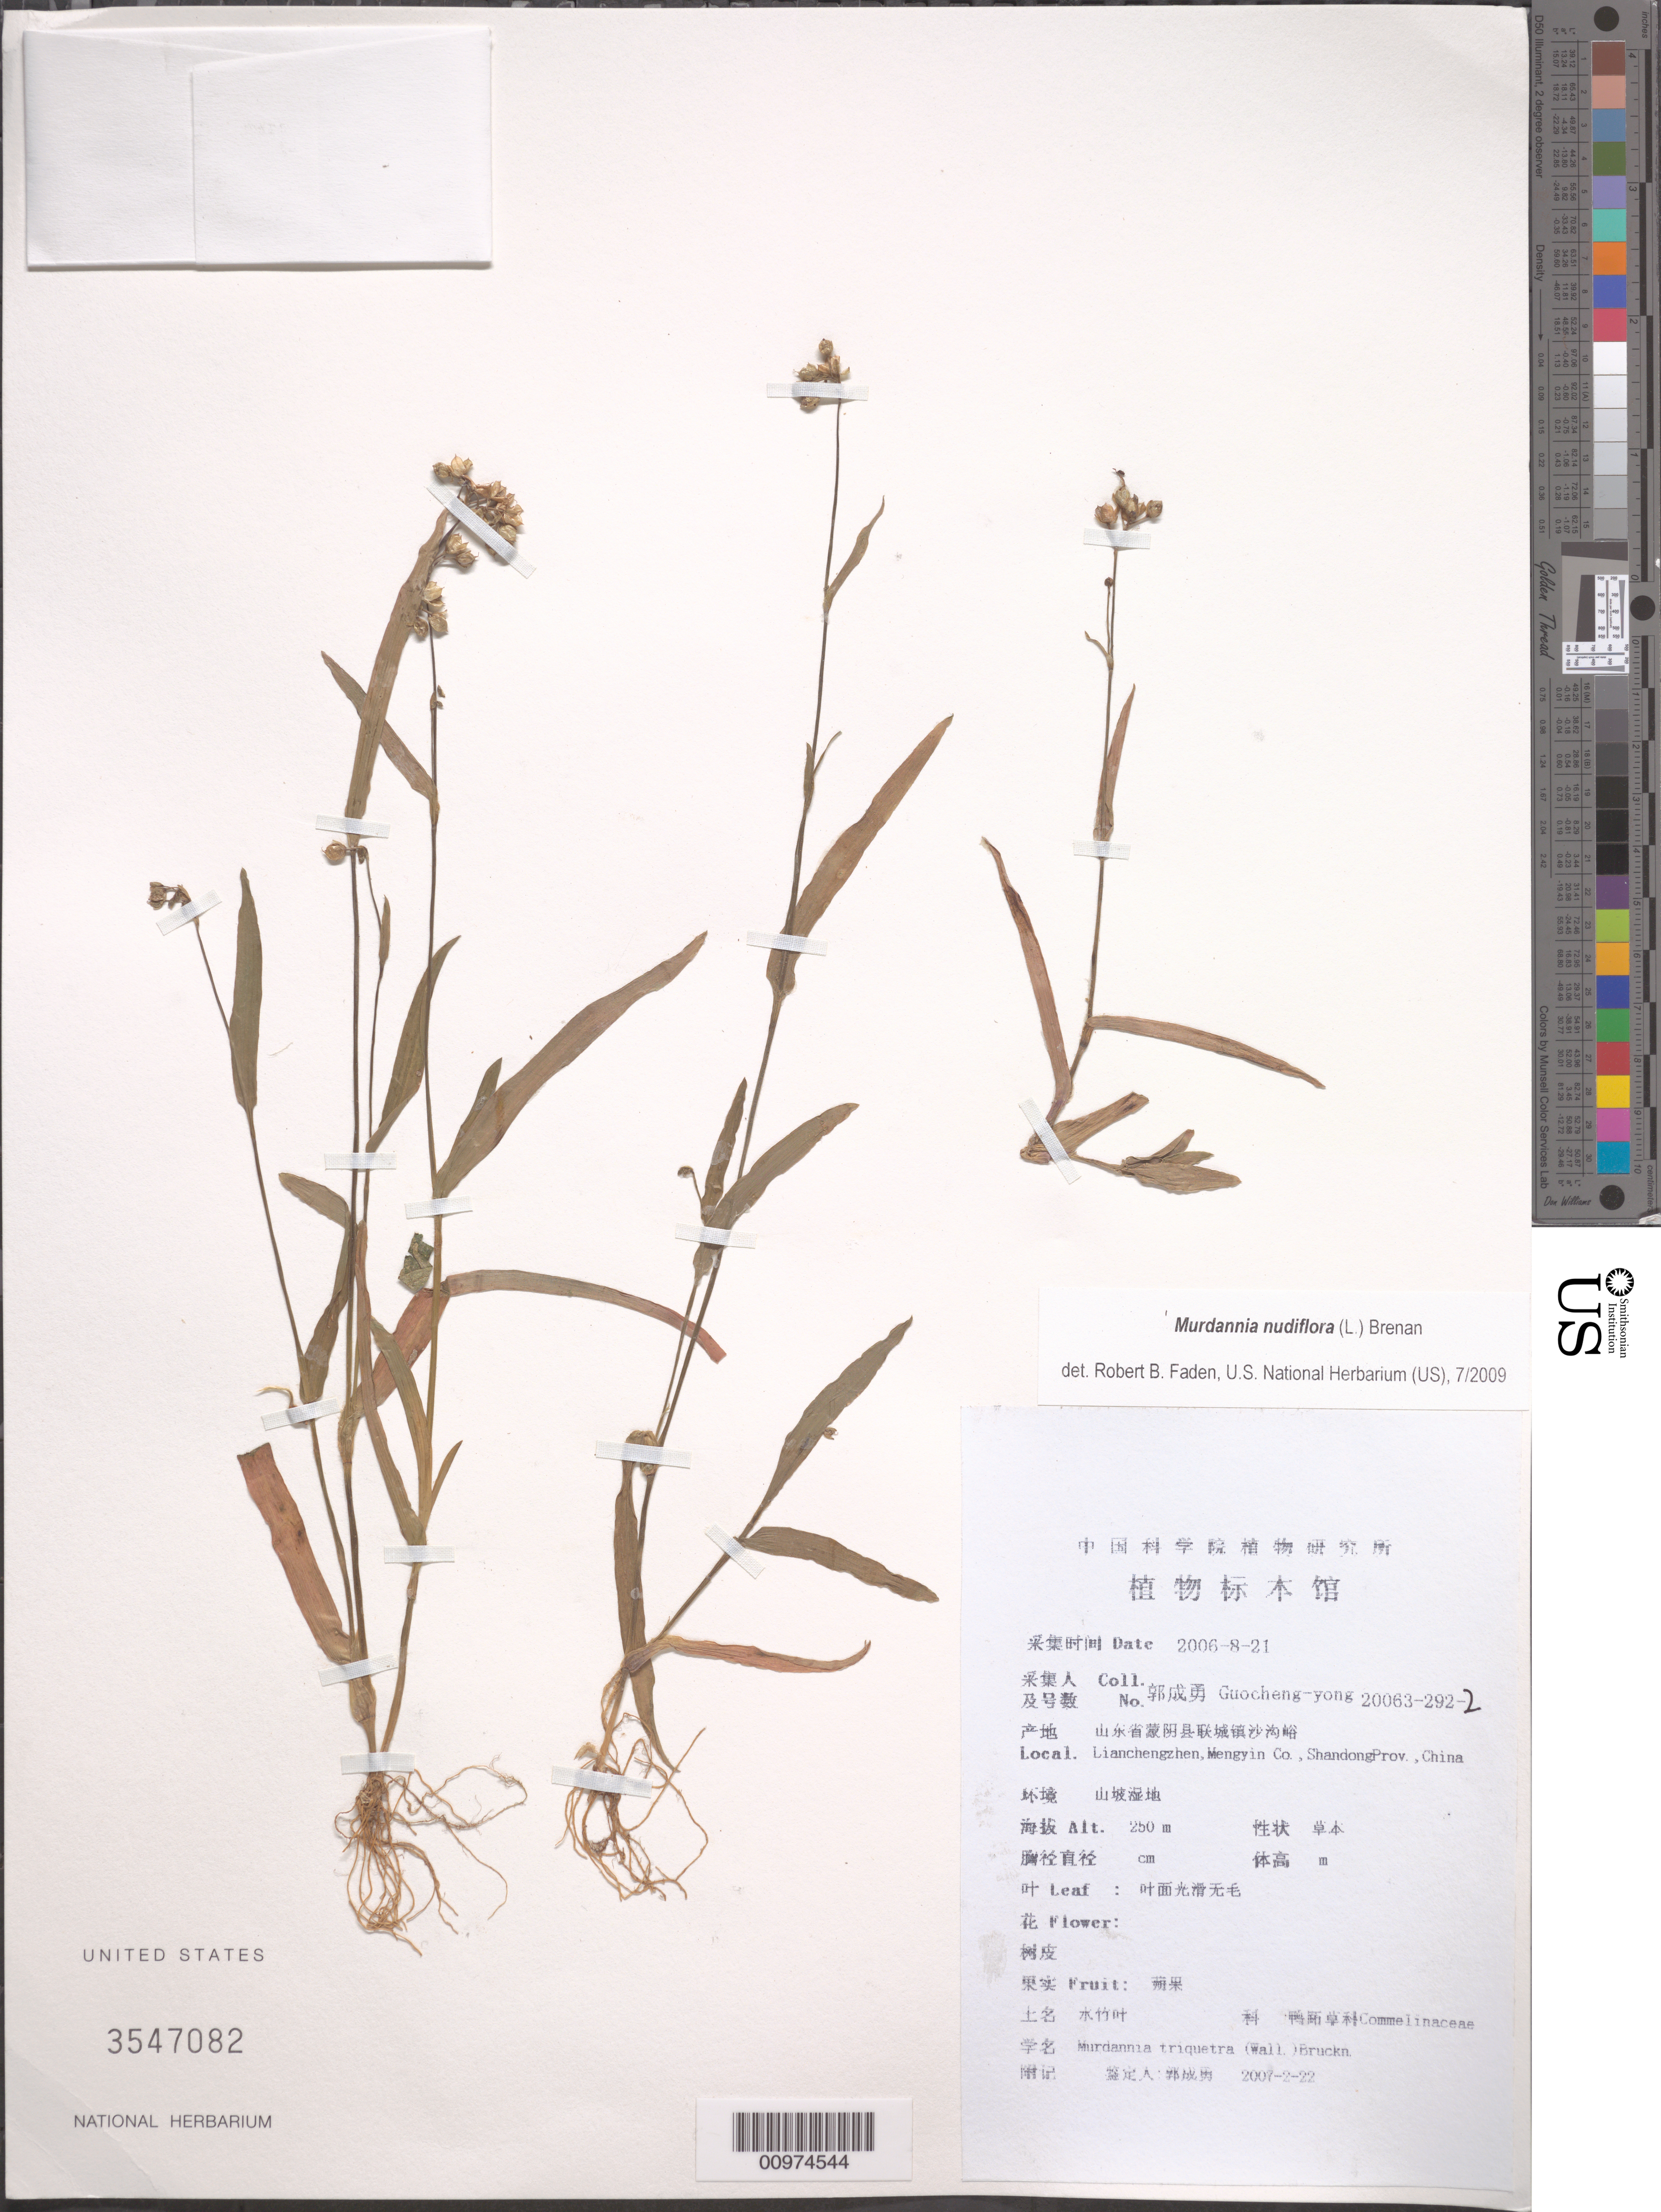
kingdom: Plantae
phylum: Tracheophyta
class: Liliopsida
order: Commelinales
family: Commelinaceae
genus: Murdannia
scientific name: Murdannia nudiflora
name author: (L.) Brenan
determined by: Faden, Robert B., (US), Smithsonian Institution - National Museum of Natural History (UNITED STATES)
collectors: Guo cheng-yong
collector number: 20063-292-2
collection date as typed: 21 Aug 2006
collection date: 2006-08-21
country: China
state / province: Shandong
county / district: Mengyin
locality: Lianchengzhen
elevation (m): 250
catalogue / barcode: US 3547082